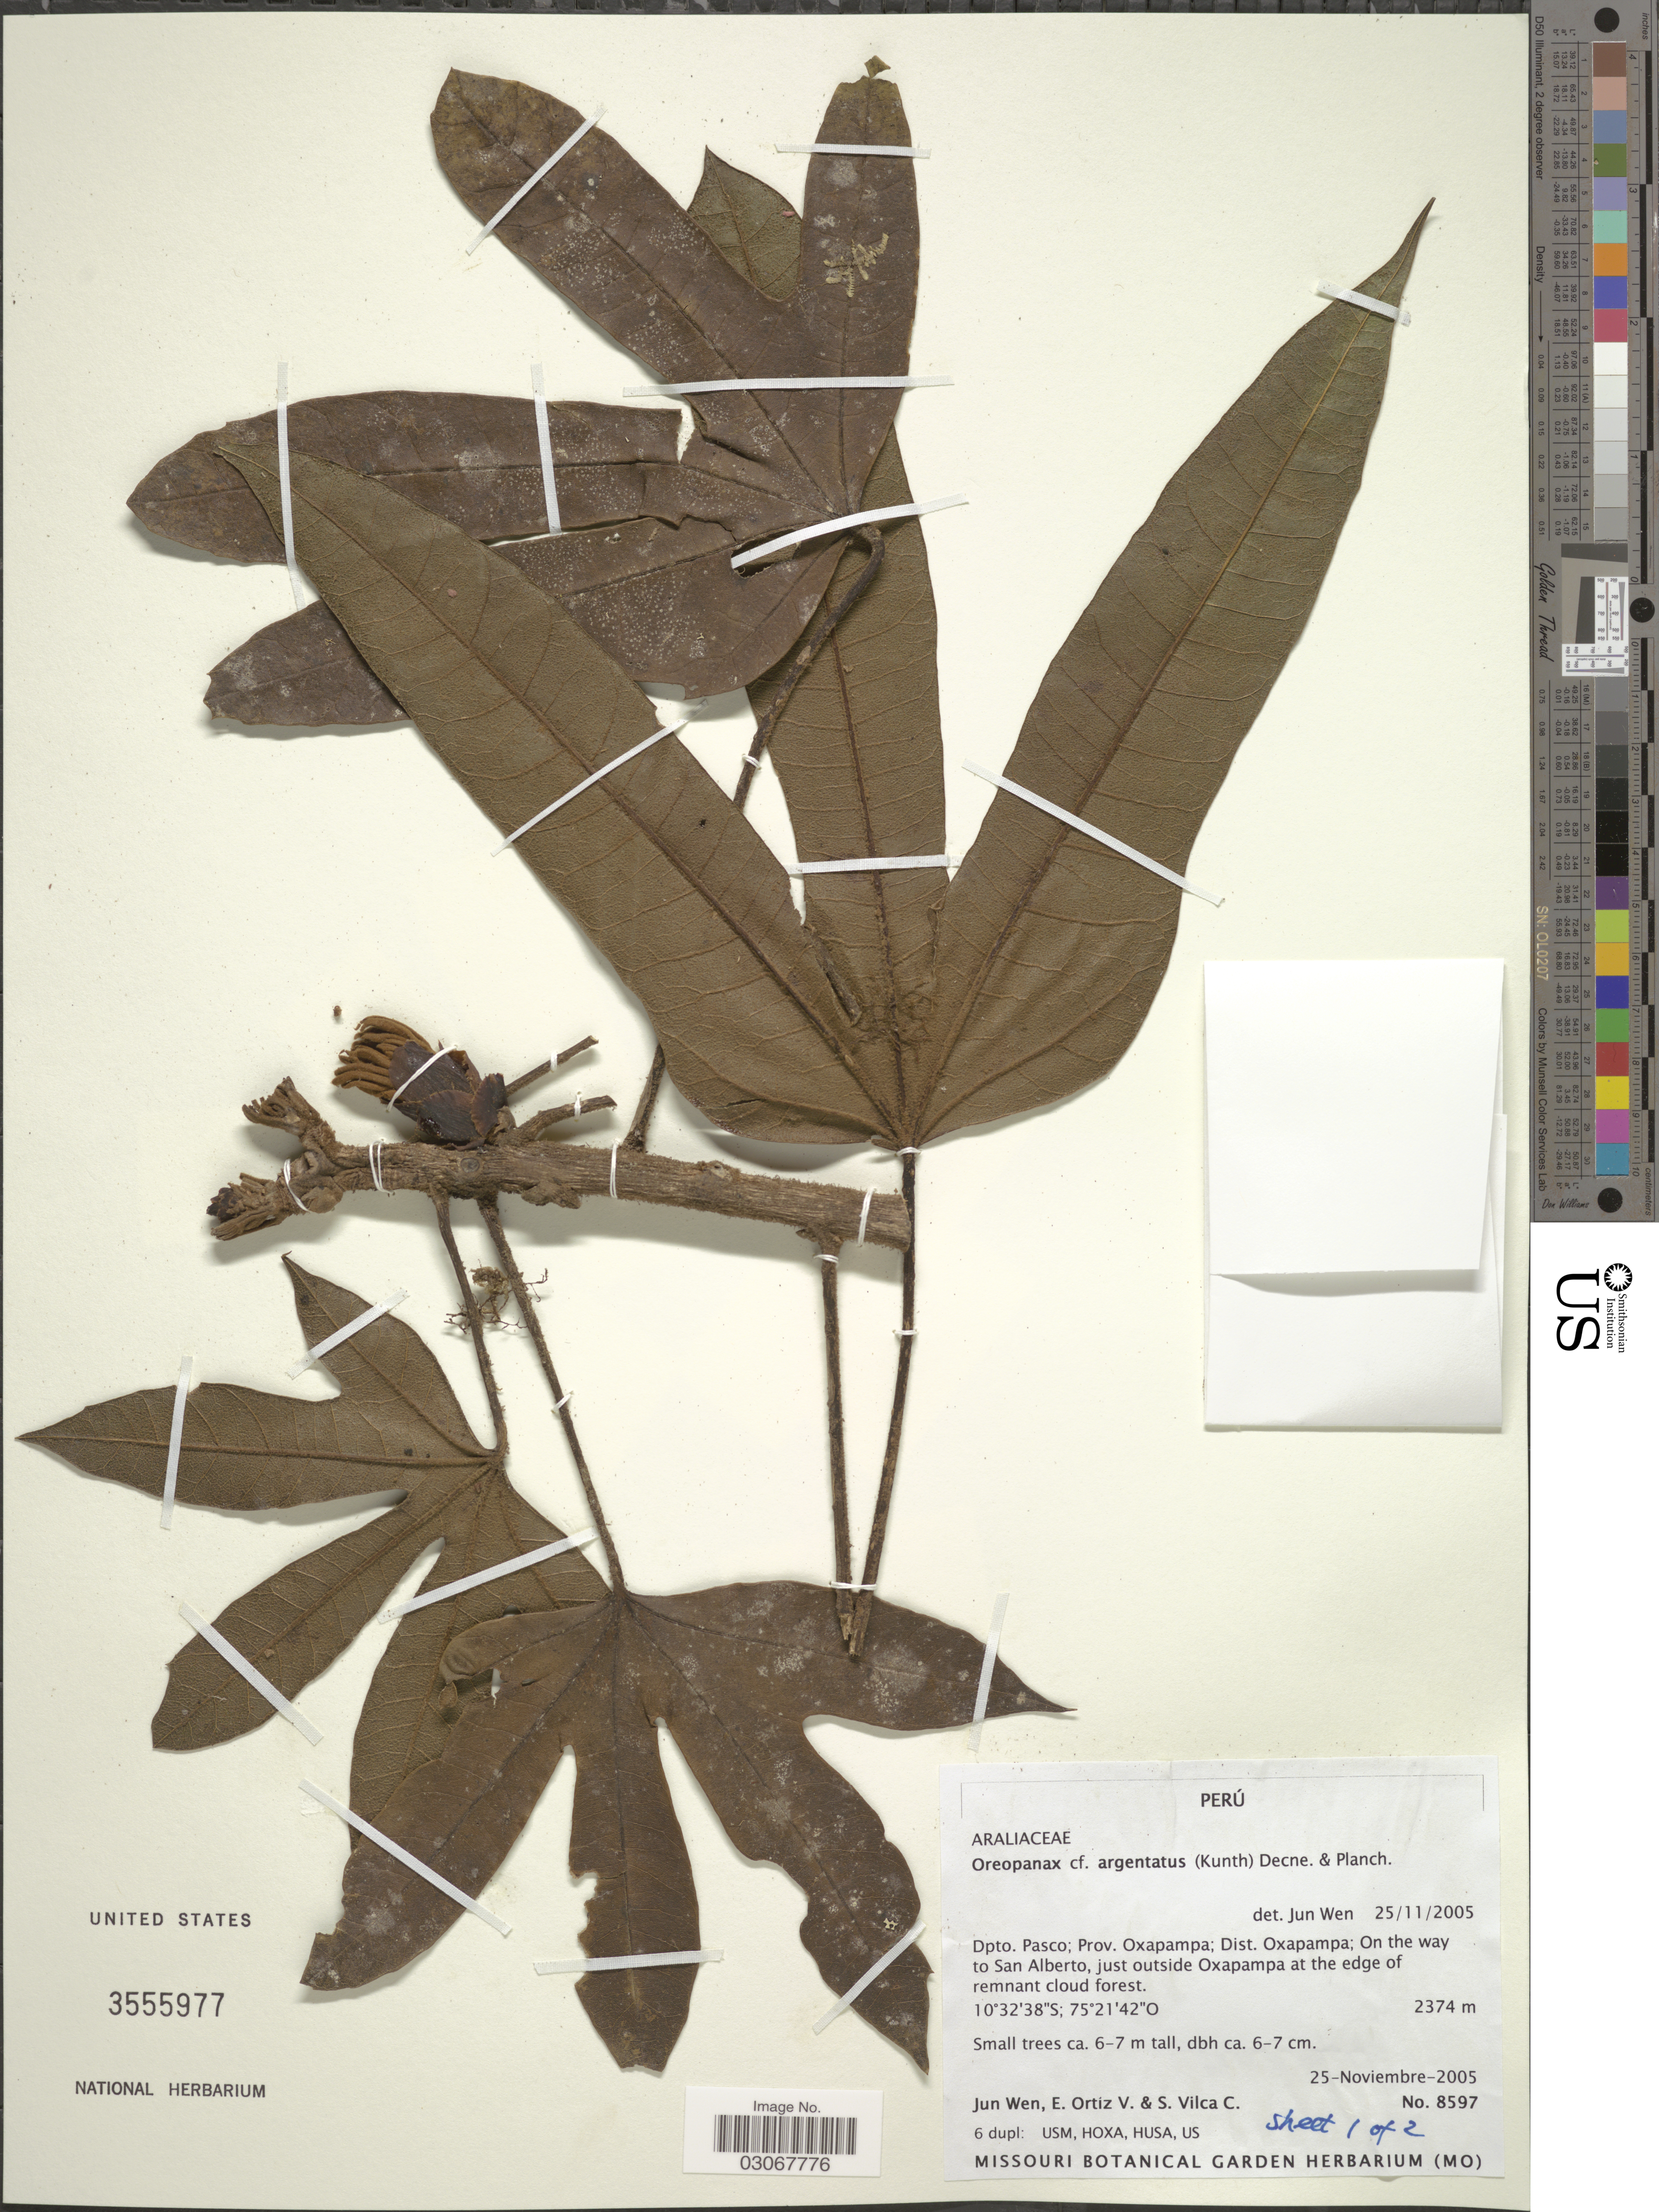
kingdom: Plantae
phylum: Tracheophyta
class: Magnoliopsida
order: Apiales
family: Araliaceae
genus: Oreopanax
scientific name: Oreopanax argentatus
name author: (Kunth) Decne. & Planch.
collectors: J. Wen, E. Ortiz V. & S. Vilca C.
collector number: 8597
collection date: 2005-11-25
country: Peru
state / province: Pasco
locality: Dpto. Pasco; Prov. Oxapampa; Dist. Oxapampa; On the way to San Alberto, just outside Oxapampa at the edge of remnant cloud forest.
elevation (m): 2374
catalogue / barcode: US 3555977